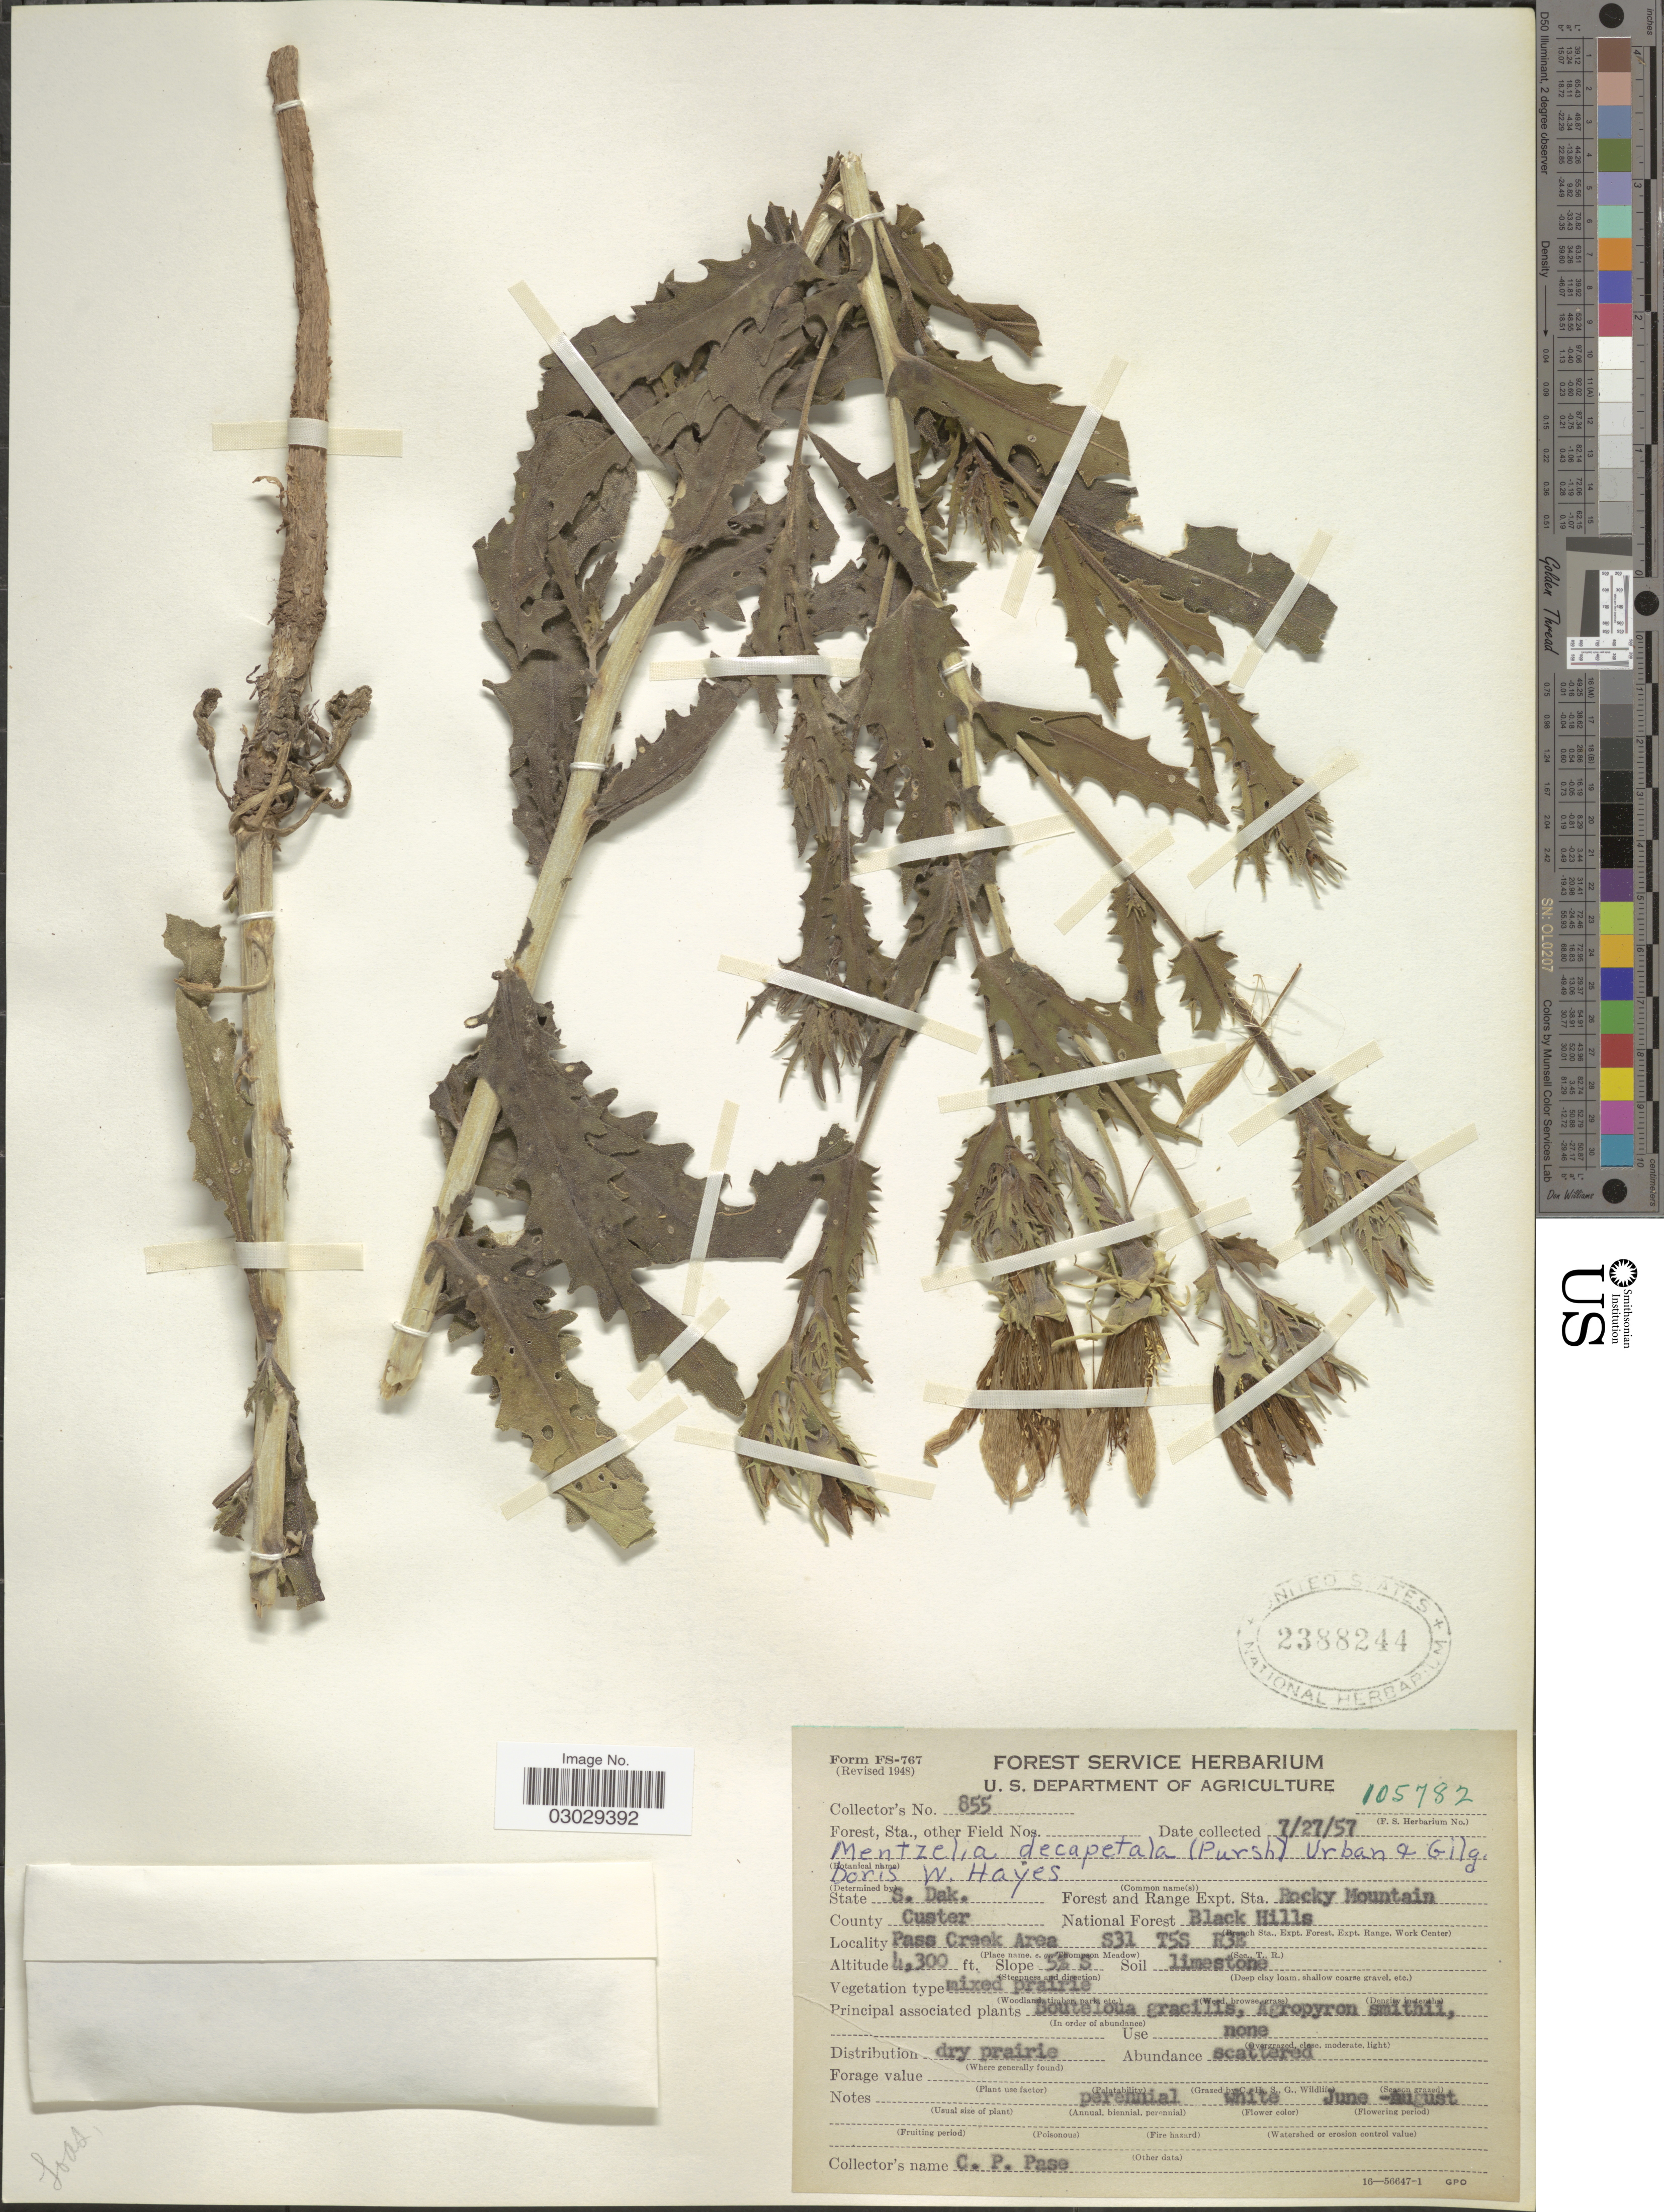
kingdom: Plantae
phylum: Tracheophyta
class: Magnoliopsida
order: Cornales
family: Loasaceae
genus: Mentzelia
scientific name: Mentzelia decapetala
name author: (Sims) Urb.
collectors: C. P. Pase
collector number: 855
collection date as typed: Transcribed d/m/y: 27/7/57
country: United States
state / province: South Dakota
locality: Forest and Range Expt. Sta. Rocky Mountain. County Custer National Forest Black Hills. Pass creek Area S31 T5S R3E.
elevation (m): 1311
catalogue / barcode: US 2388244